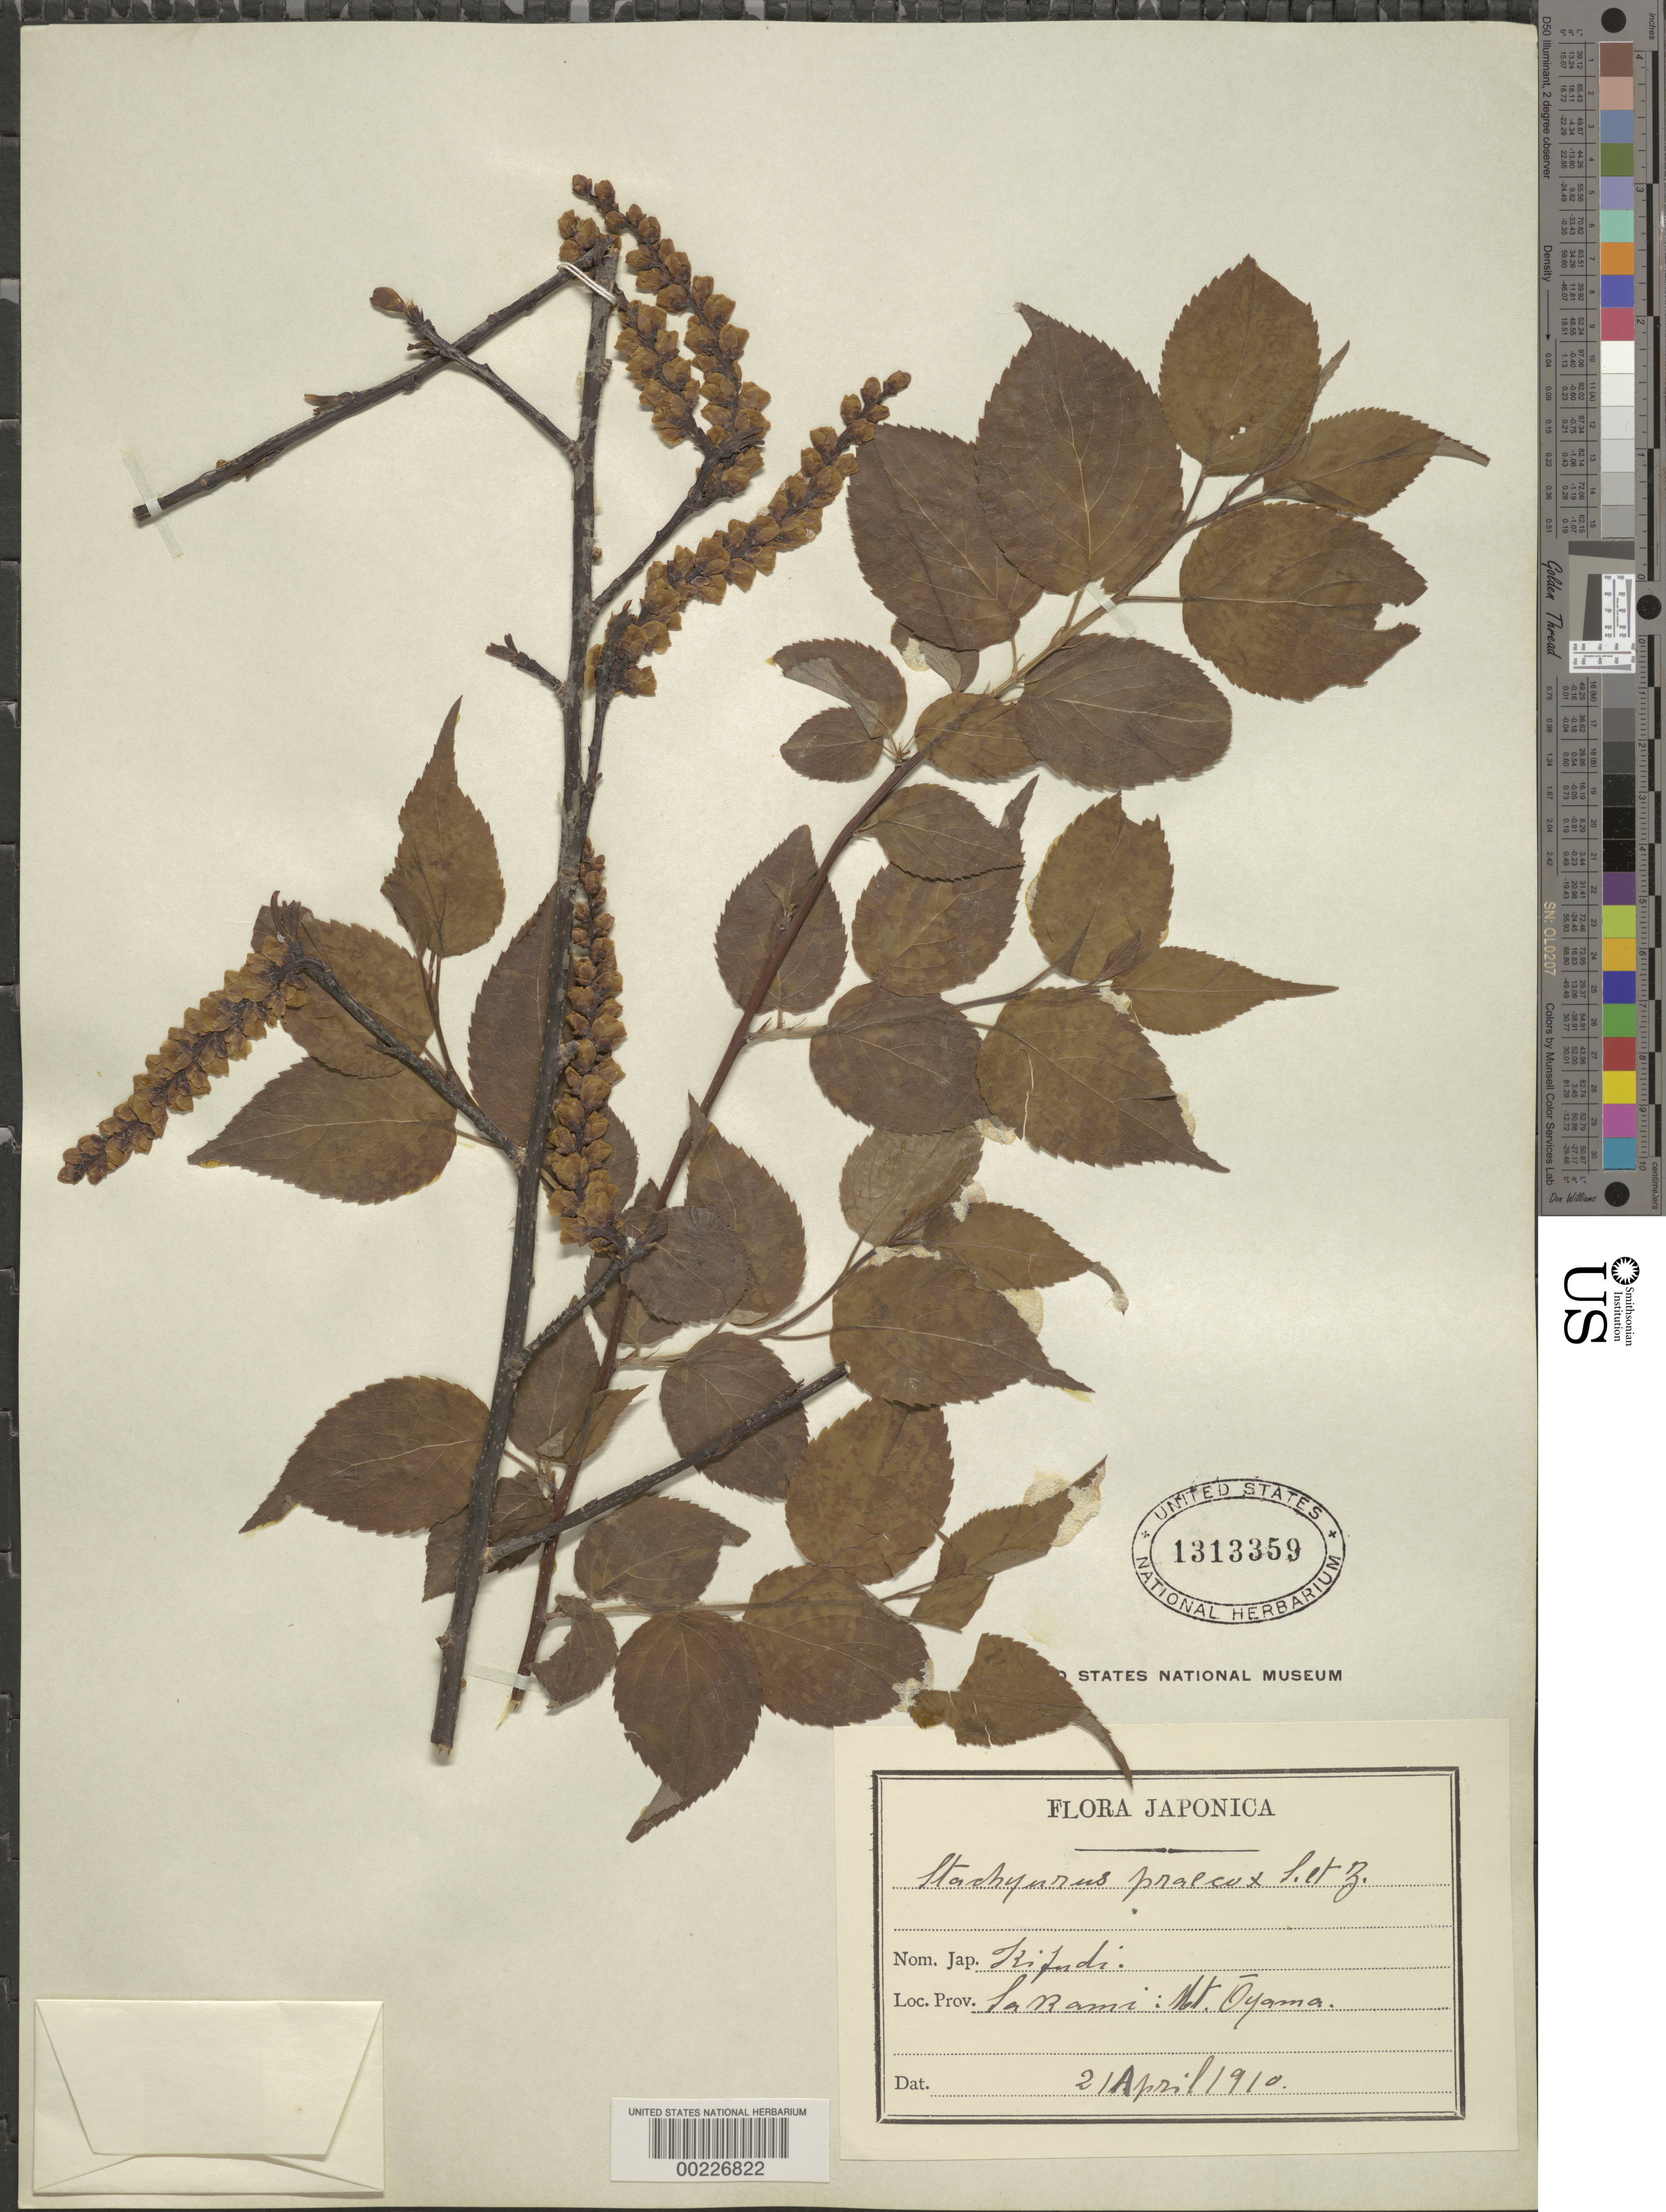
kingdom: Plantae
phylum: Tracheophyta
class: Magnoliopsida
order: Crossosomatales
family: Stachyuraceae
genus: Stachyurus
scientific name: Stachyurus praecox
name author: Siebold & Zucc.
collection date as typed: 21 Jun 1910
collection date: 1910-06-21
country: Japan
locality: Sarami : mt. oyama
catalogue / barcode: US 1313359